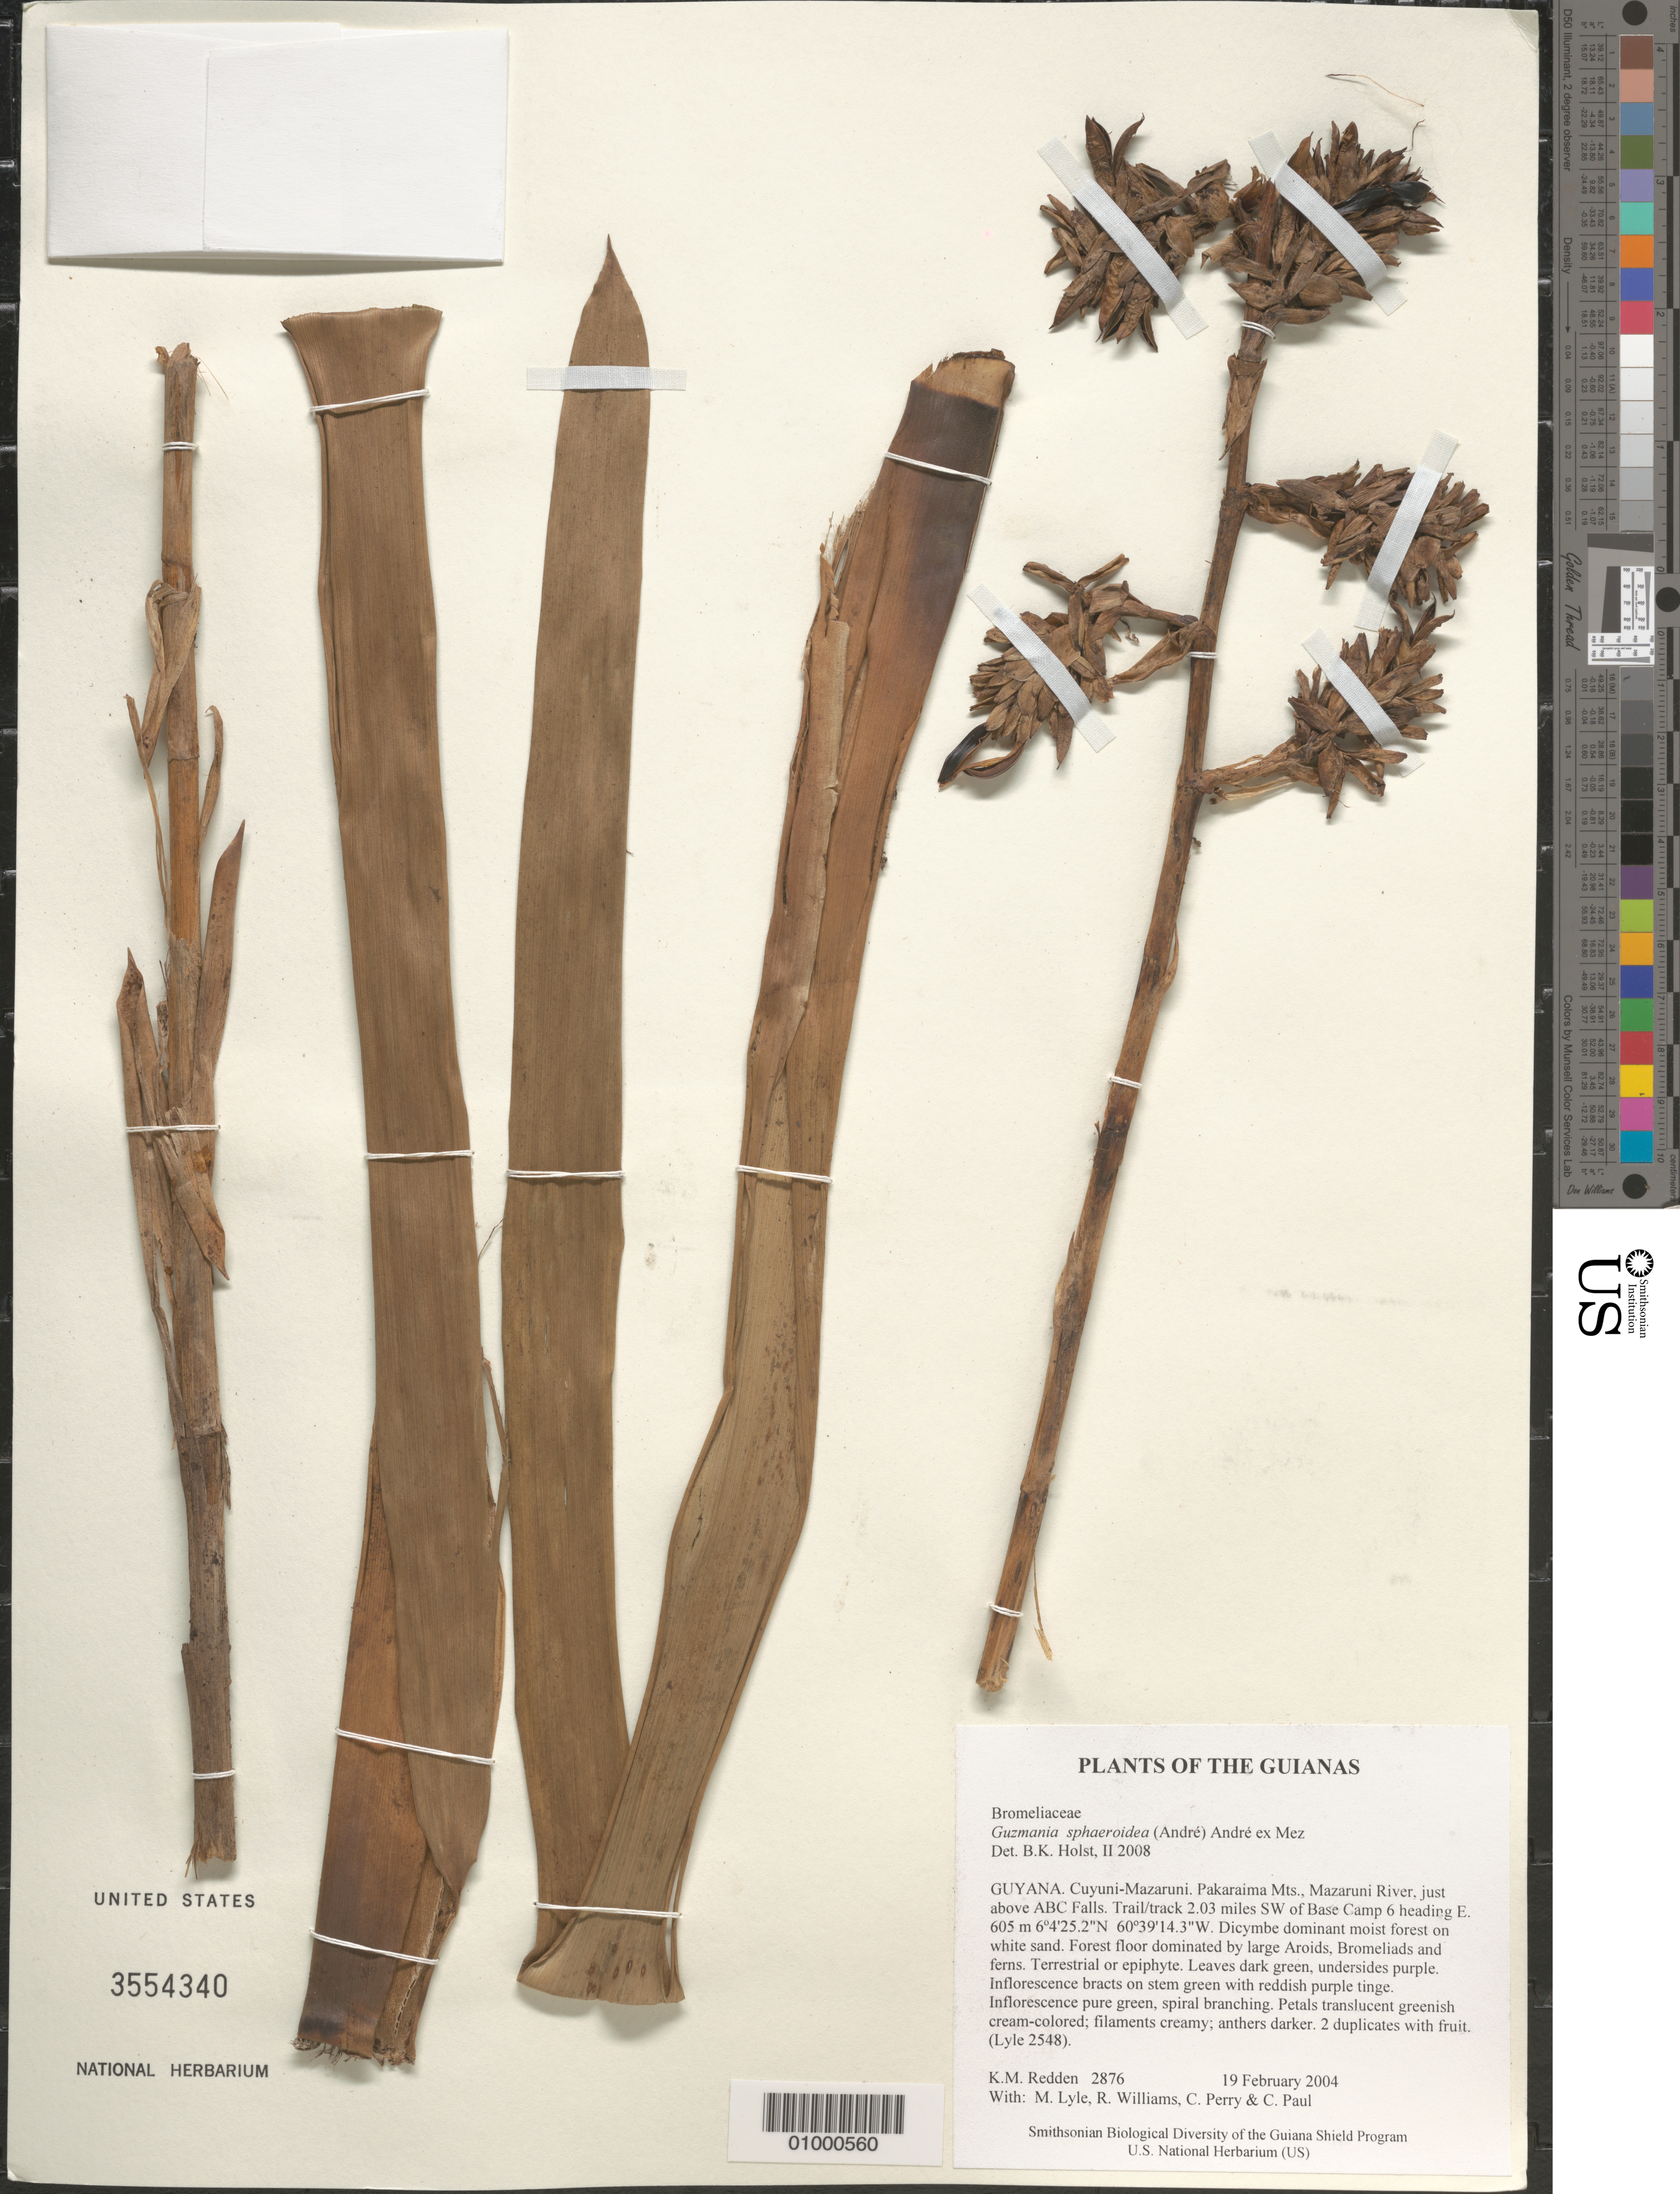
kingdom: Plantae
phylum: Tracheophyta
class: Liliopsida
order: Poales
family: Bromeliaceae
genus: Guzmania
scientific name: Guzmania sphaeroidea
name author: (André) André ex Mez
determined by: Holst, Bruce K.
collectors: K. M. Redden, M. Lyle, R. Williams, C. Perry & C. Paul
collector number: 2876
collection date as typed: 19 February 2004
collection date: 2004-02-19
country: Guyana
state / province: Cuyuni-Mazaruni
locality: Pakaraima Mts., Mazaruni River, just above ABC Falls. Trail/track 2.03 miles SW of Base Camp 6 heading E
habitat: Dicymbe dominant moist forest on white sand. Forest floor dominated by large Aroids, Bromeliads and ferns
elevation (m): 605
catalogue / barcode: US 3554340